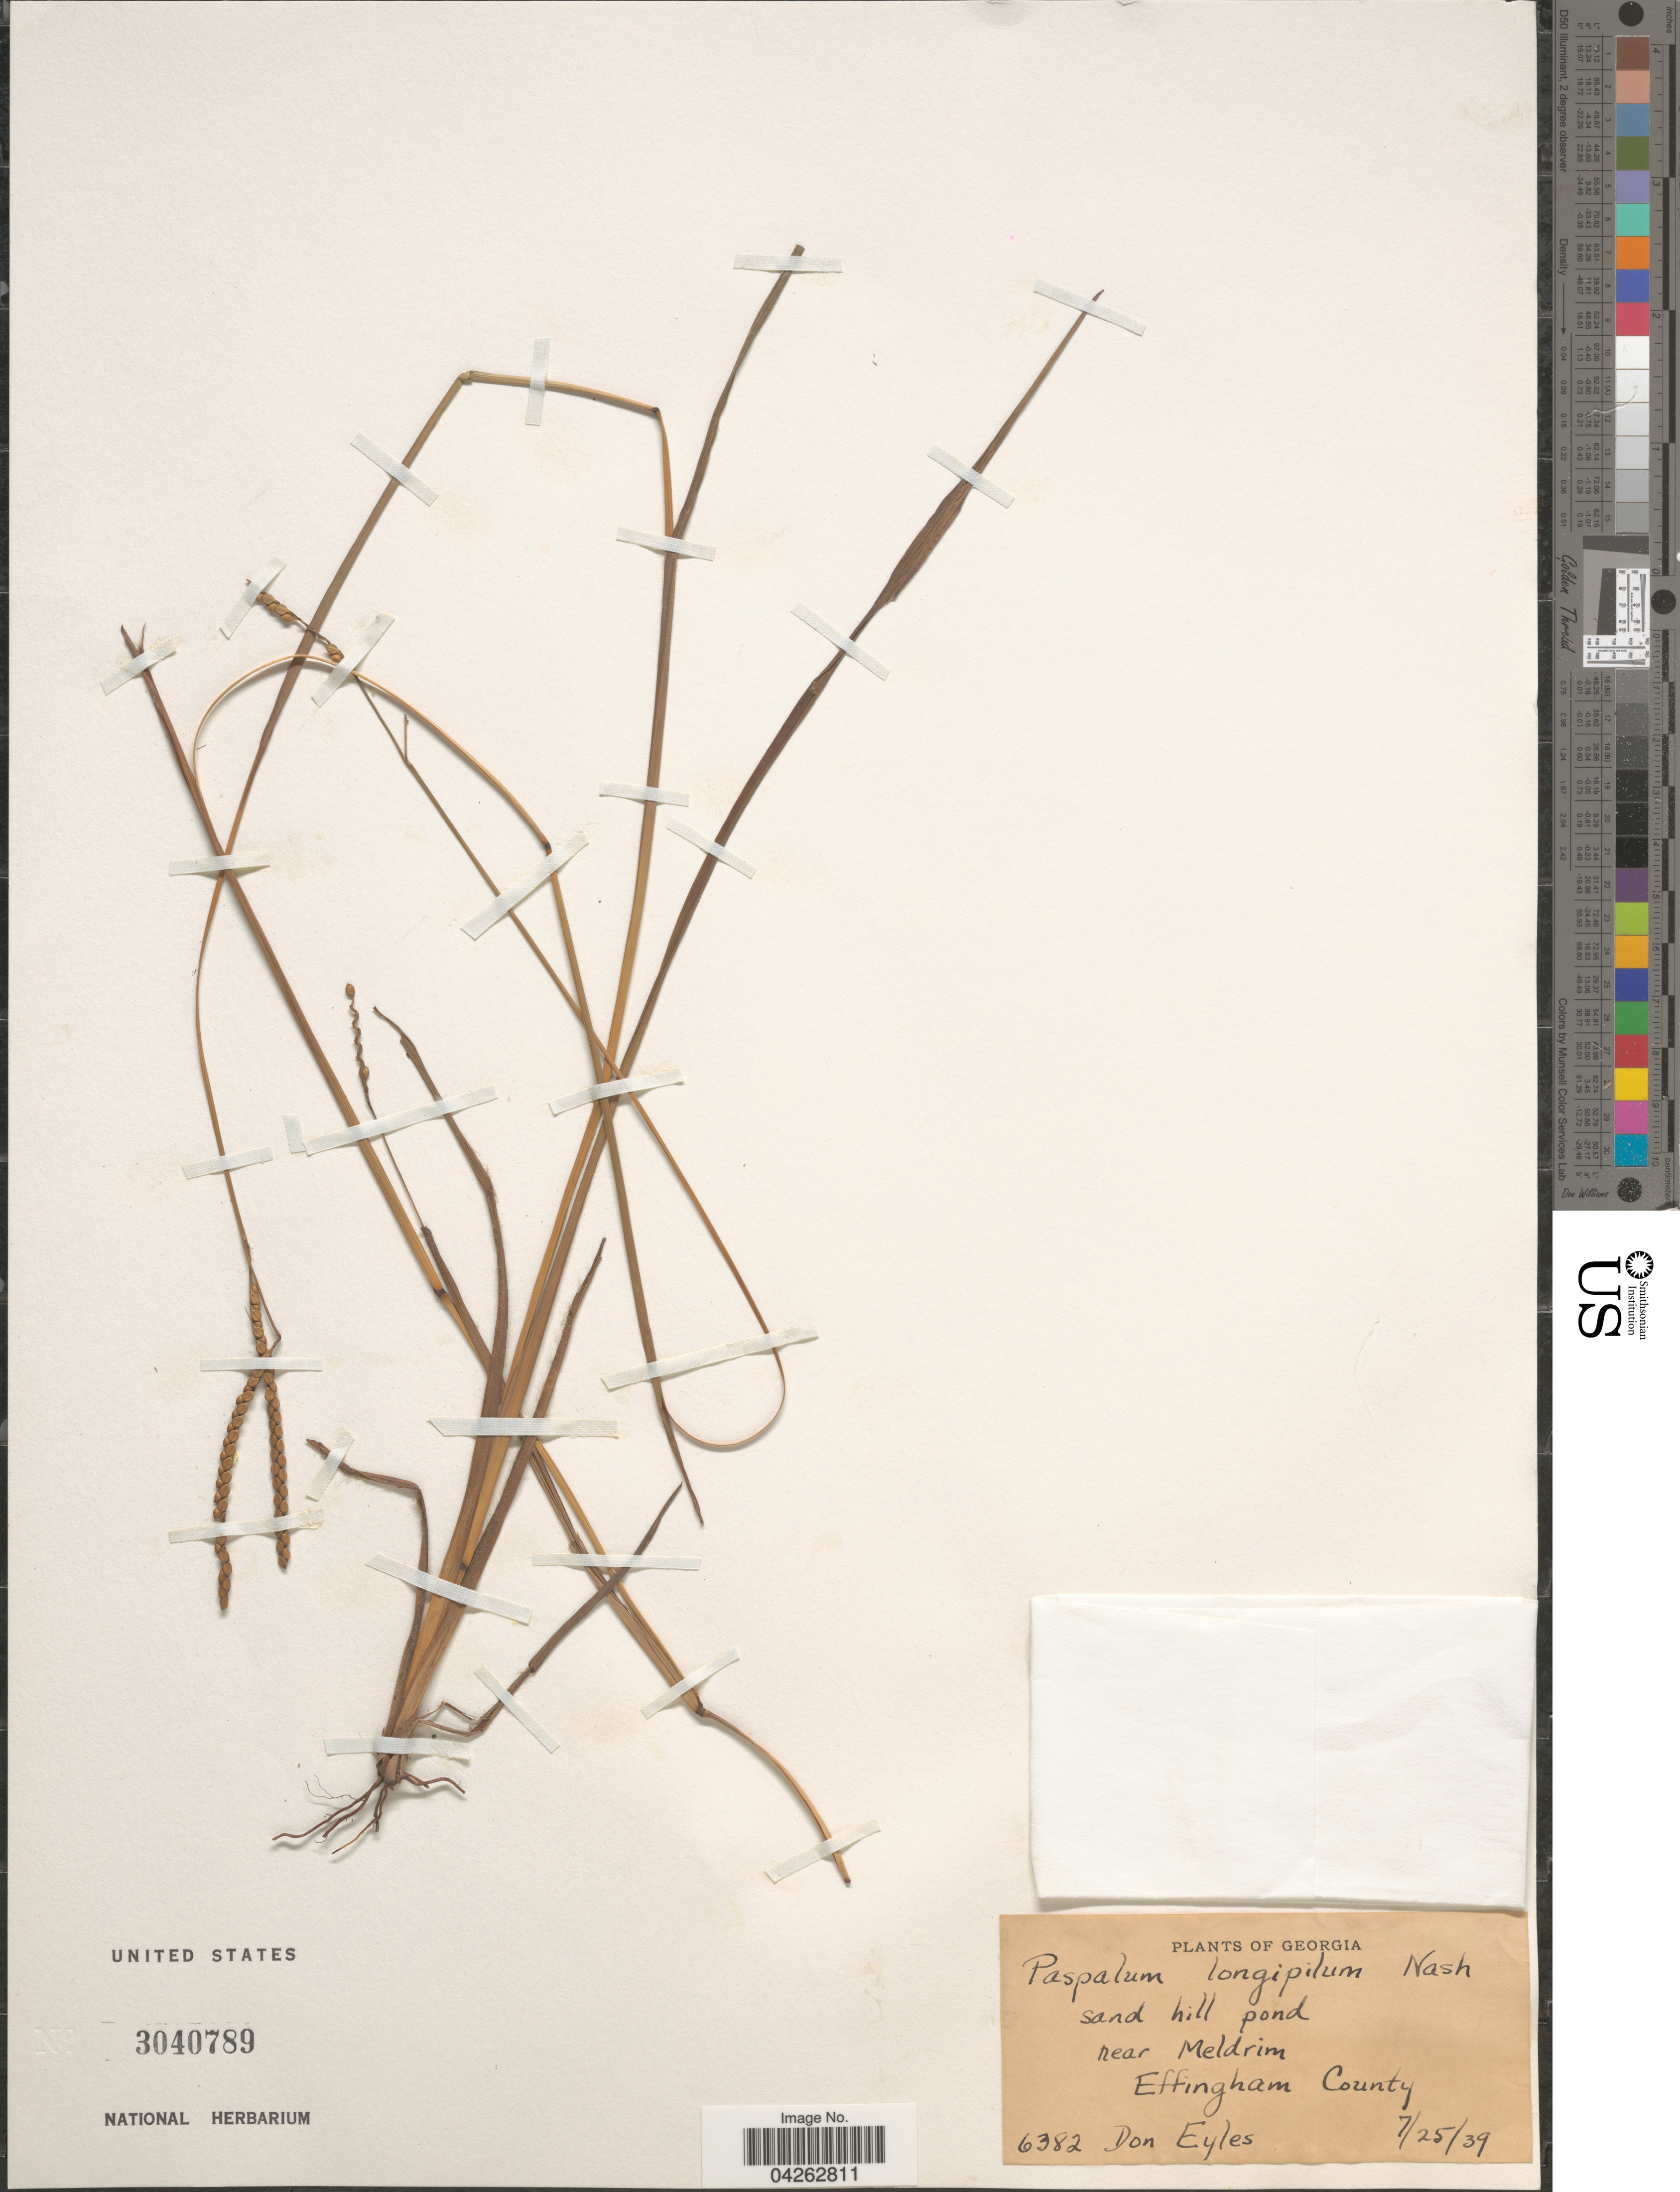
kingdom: Plantae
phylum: Tracheophyta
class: Liliopsida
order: Poales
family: Poaceae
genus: Paspalum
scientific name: Paspalum longipilum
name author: Nash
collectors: D. Eyles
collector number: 6382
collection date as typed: Transcribed d/m/y: 25/7/39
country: United States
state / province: Georgia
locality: Near Meldrim. Effingham County.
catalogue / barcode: US 3040789